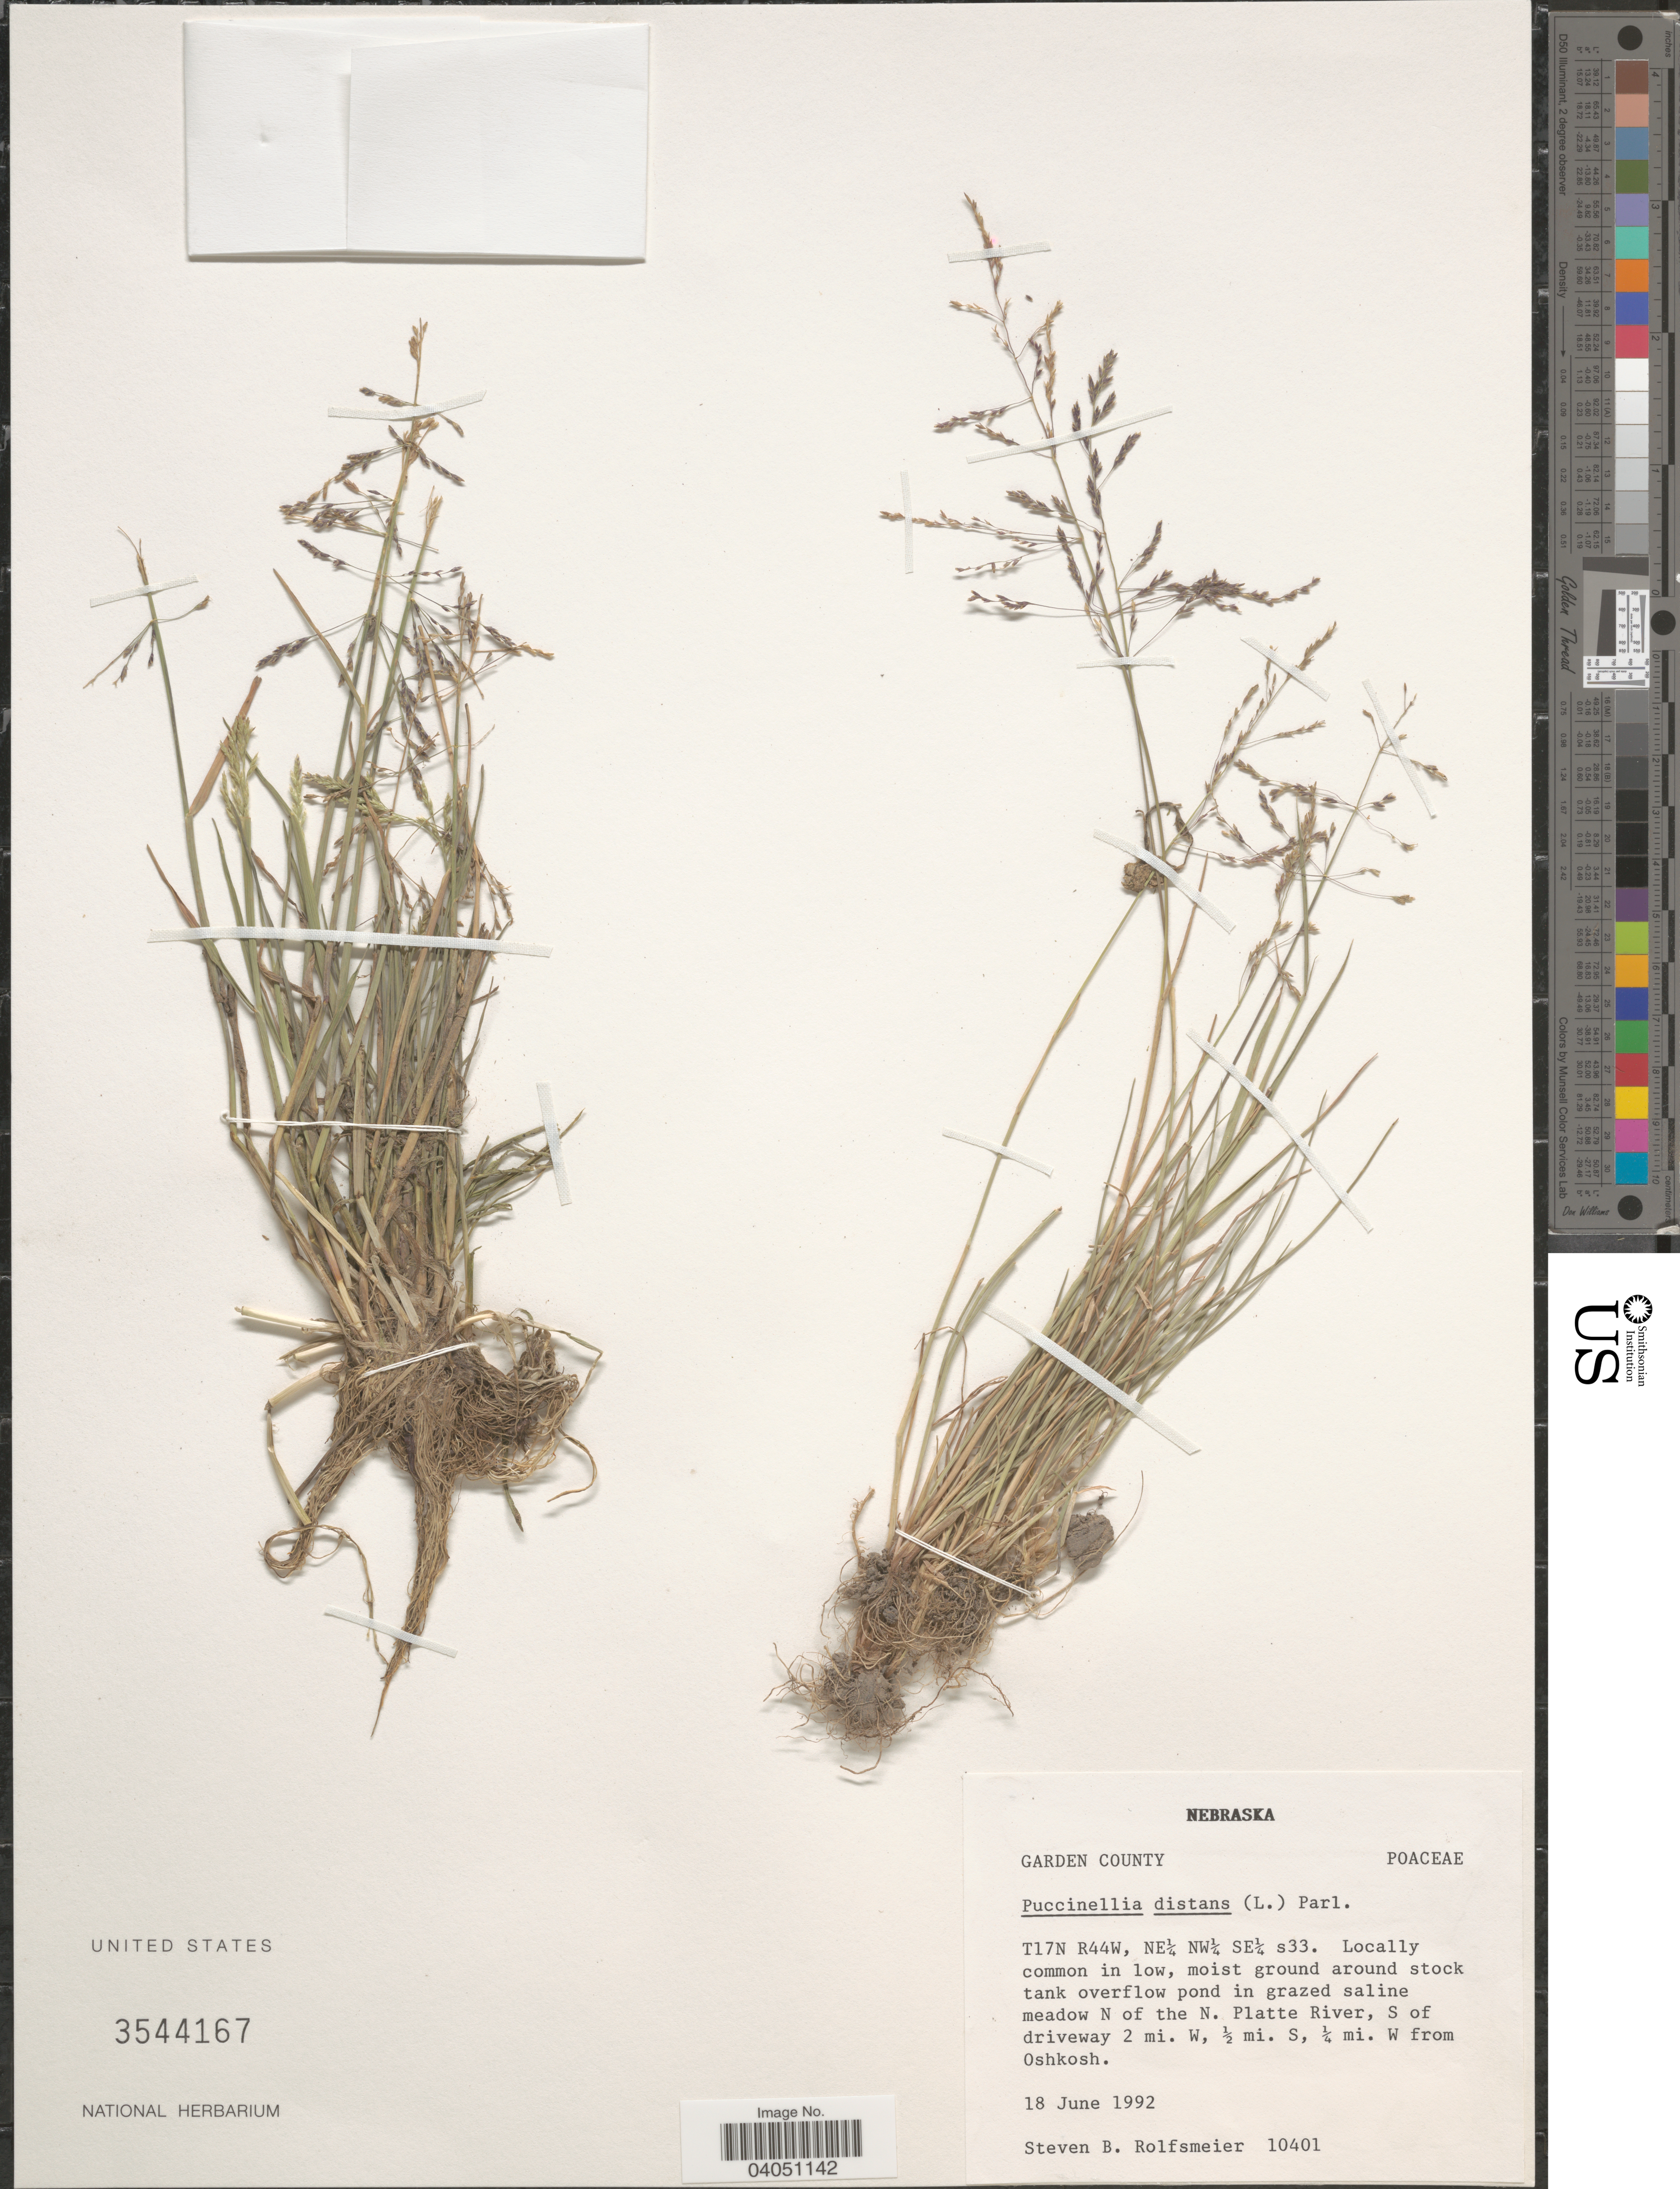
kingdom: Plantae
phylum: Tracheophyta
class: Liliopsida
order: Poales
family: Poaceae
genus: Puccinellia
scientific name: Puccinellia distans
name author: (Jacq.) Parl.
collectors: S. Rolfsmeier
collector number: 10401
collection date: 1992-06-18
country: United States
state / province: Nebraska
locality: Garden County. T17N R44W, NE¼ NW¼ SE¼ s33. Around stock tank overflow pond in grazed saline meadow N of the N. Platte River, S of driveway 2 mi. W, ½ m S, ¼ mi. W from Oshkosh.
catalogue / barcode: US 3544167